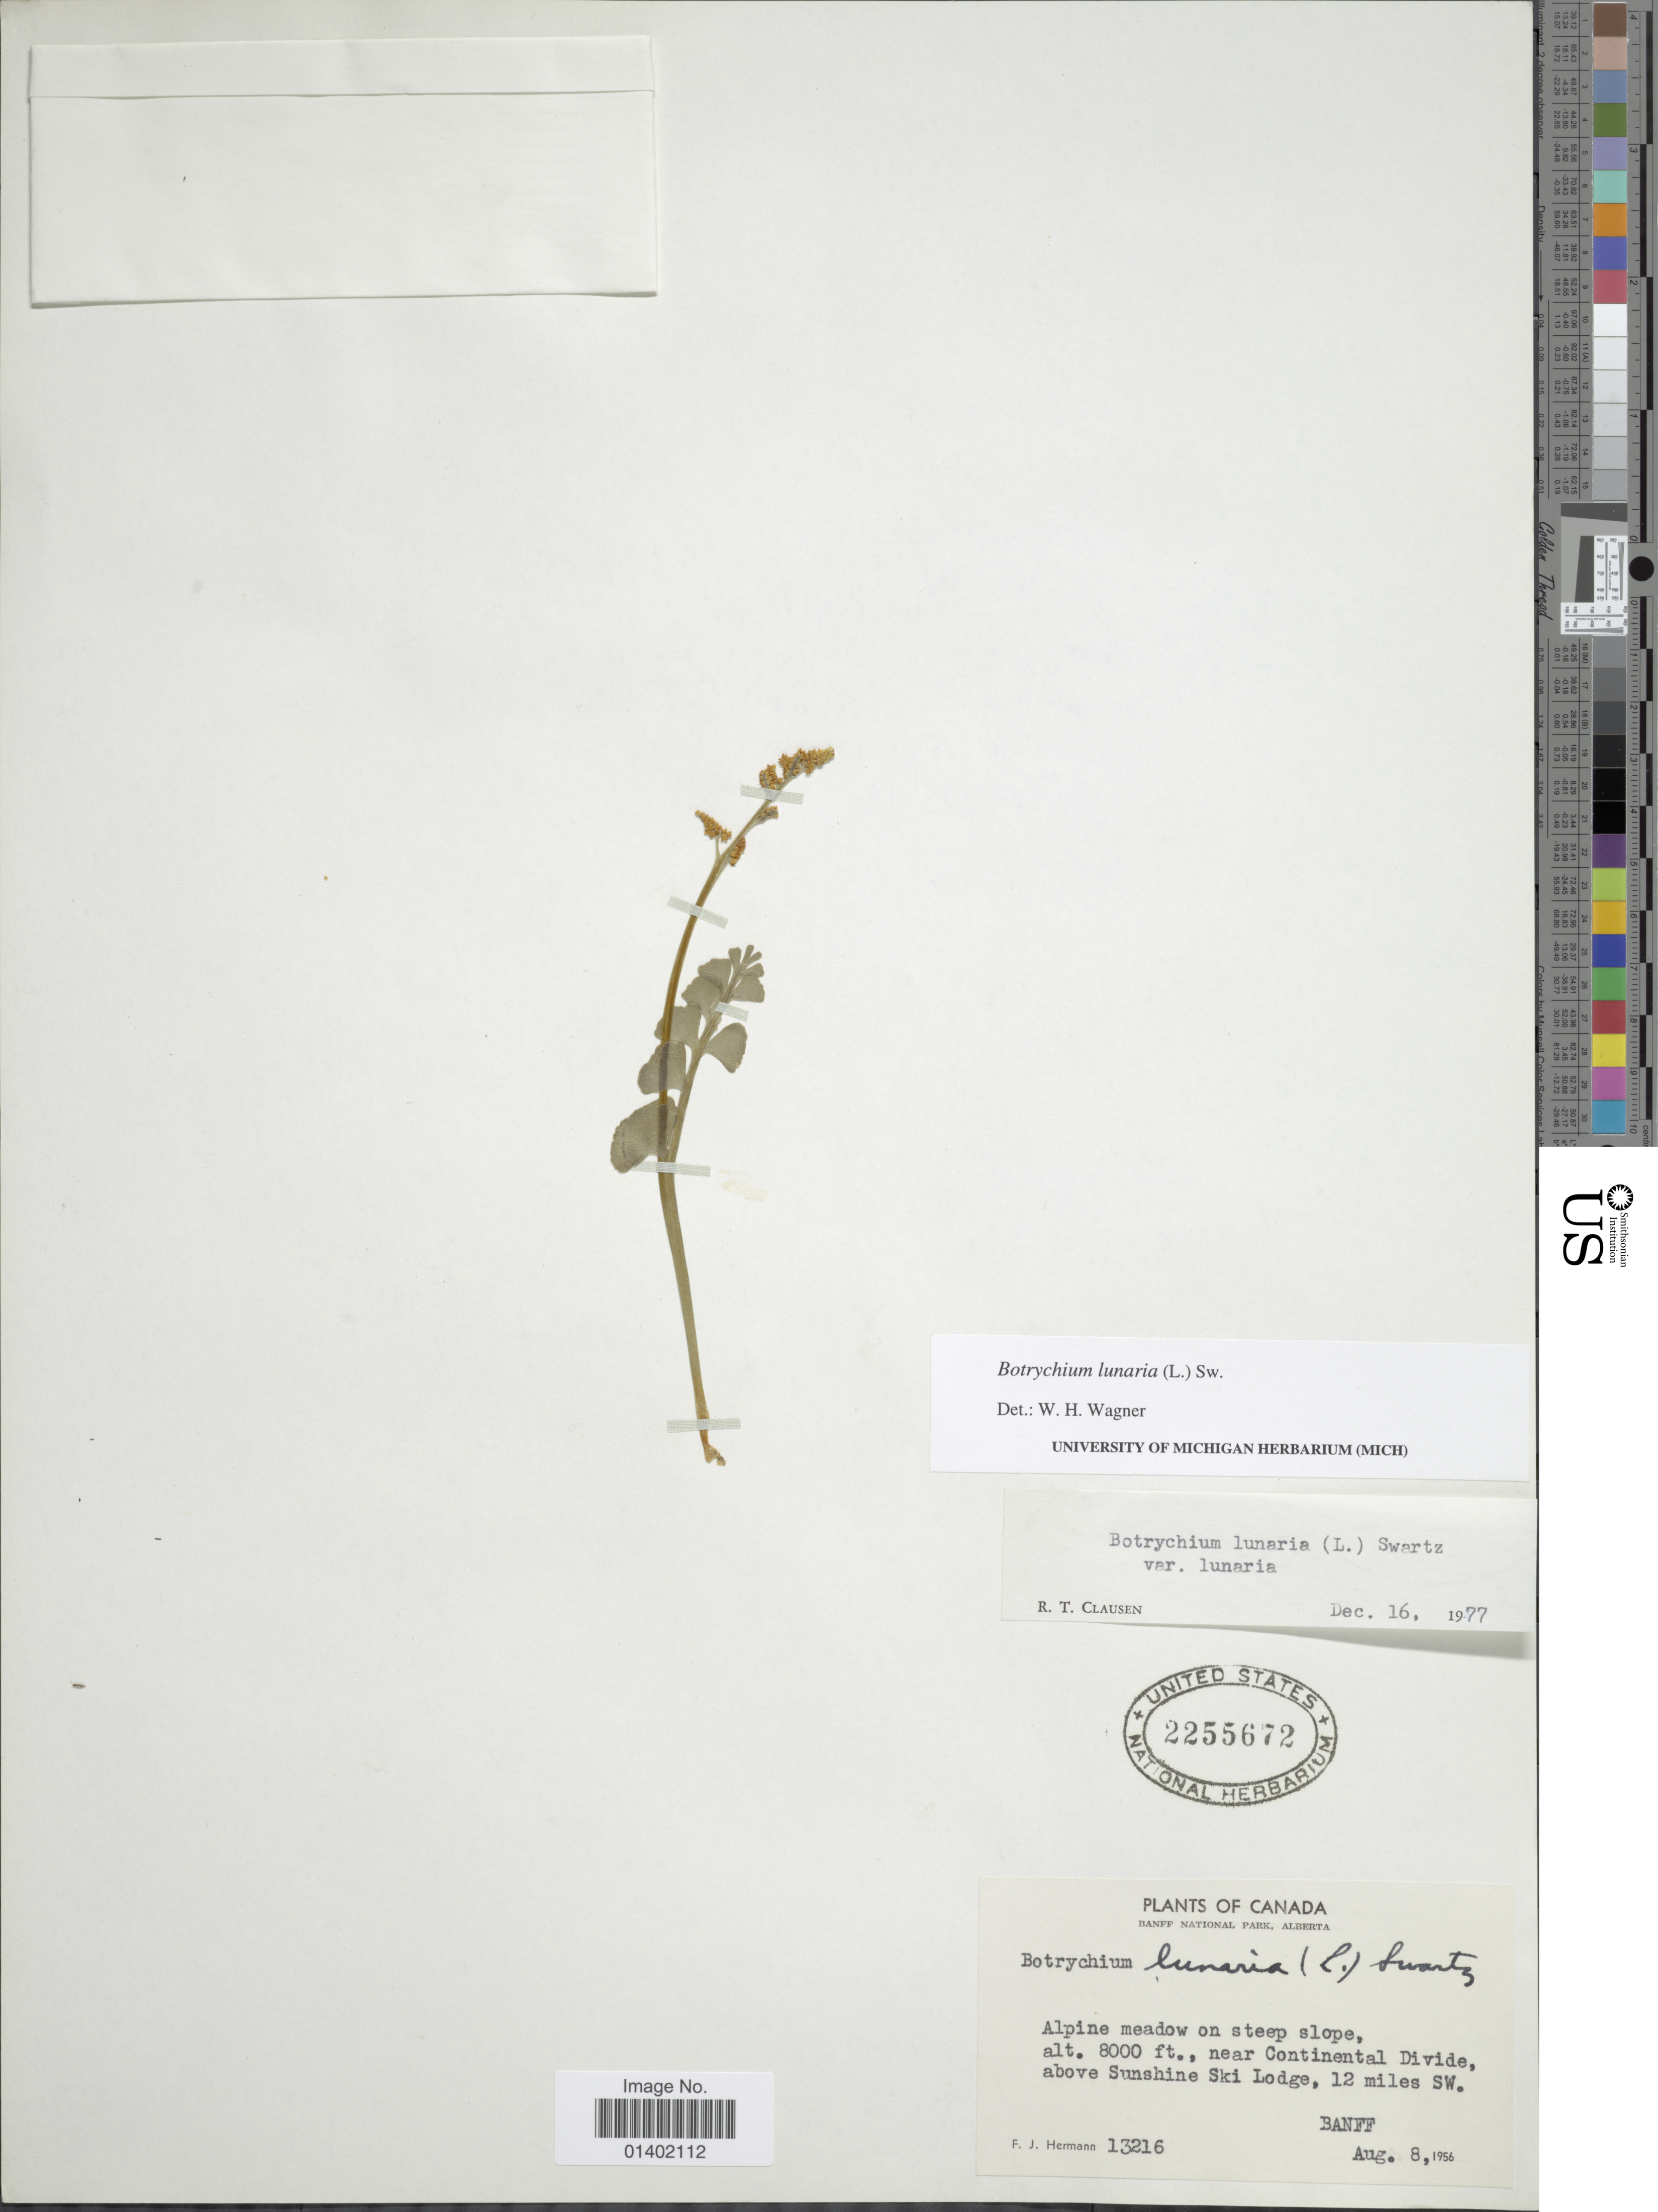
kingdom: Plantae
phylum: Tracheophyta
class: Polypodiopsida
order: Ophioglossales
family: Ophioglossaceae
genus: Botrychium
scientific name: Botrychium lunaria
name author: (L.) Sw.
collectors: F. Herman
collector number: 13216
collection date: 1956-08-08/1977-12-16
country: Canada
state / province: Alberta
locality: Banff National Park, Alberta, Alpine meadow on steep slope, near Continental Divide, above Sunshine Ski Lodge, 12 miles SW. Banff.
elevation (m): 2438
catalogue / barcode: US 2255672